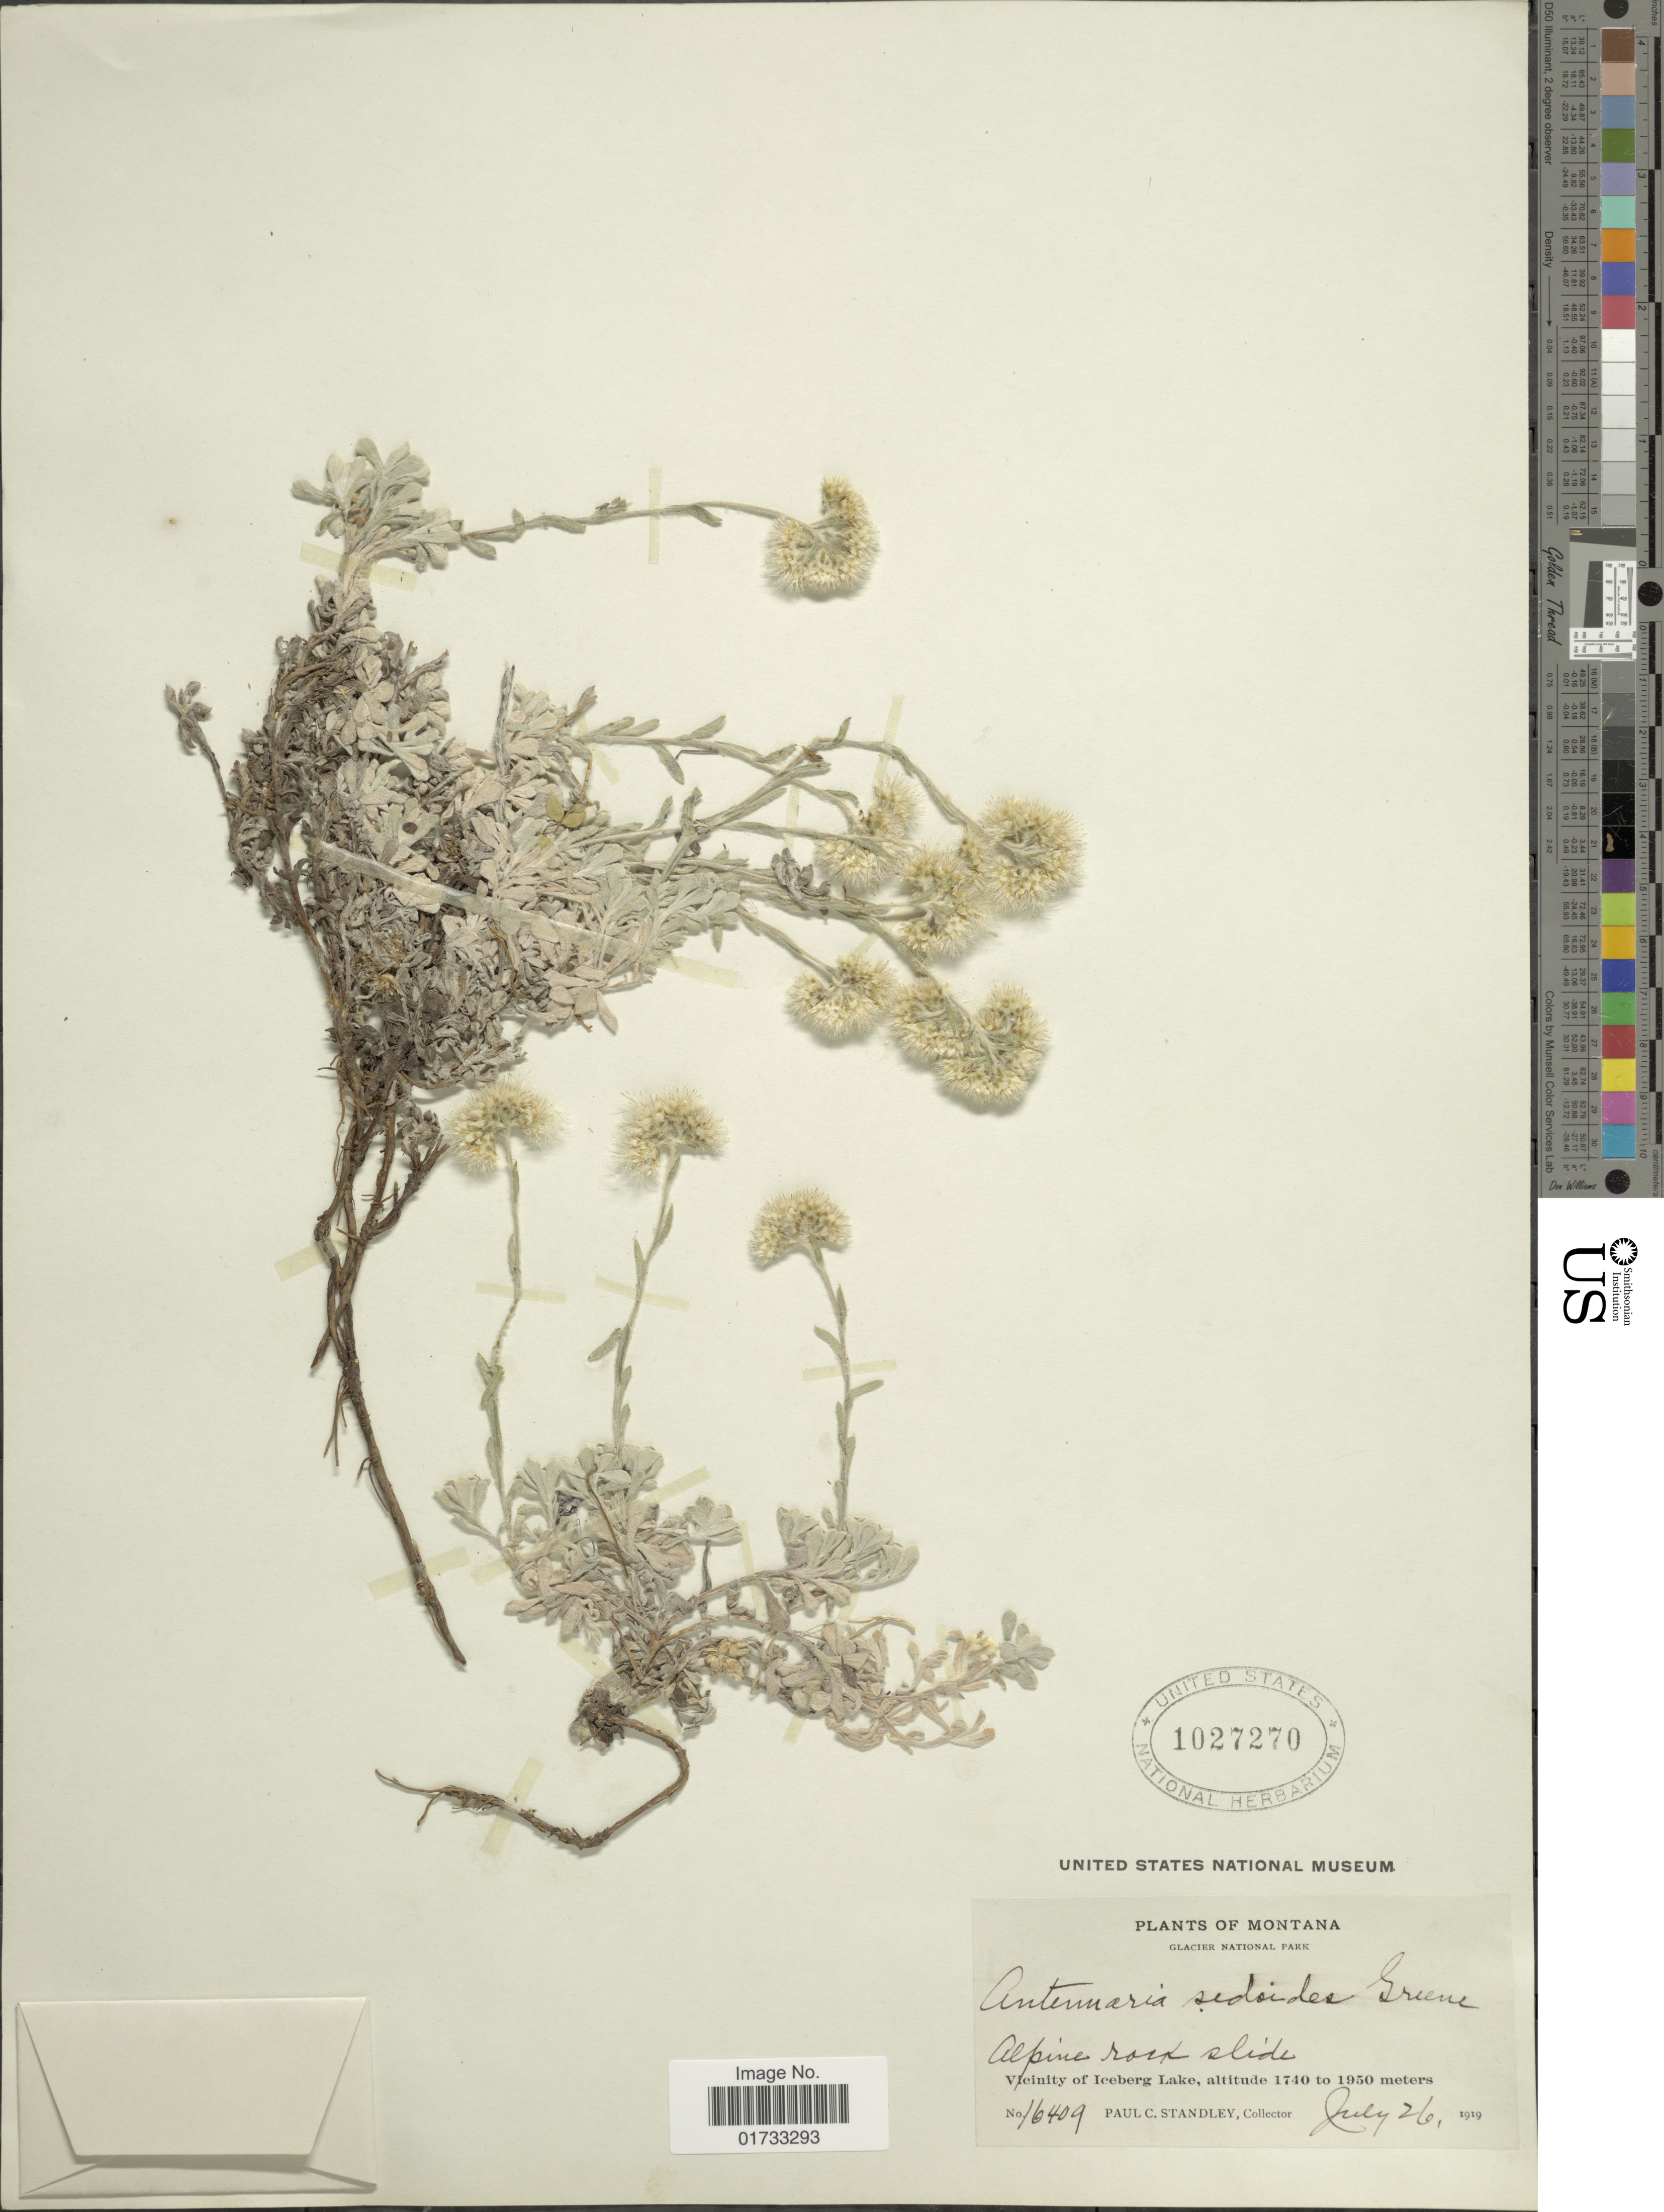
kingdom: Plantae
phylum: Tracheophyta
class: Magnoliopsida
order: Asterales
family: Asteraceae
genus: Antennaria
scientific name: Antennaria sediodes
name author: Greene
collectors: P. C. Standley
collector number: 16409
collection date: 1919-07-26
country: United States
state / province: Montana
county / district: Glacier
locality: Alpine rock slide, vicinity of Iceberg Lake, Glacier National Park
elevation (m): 1740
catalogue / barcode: US 1027270